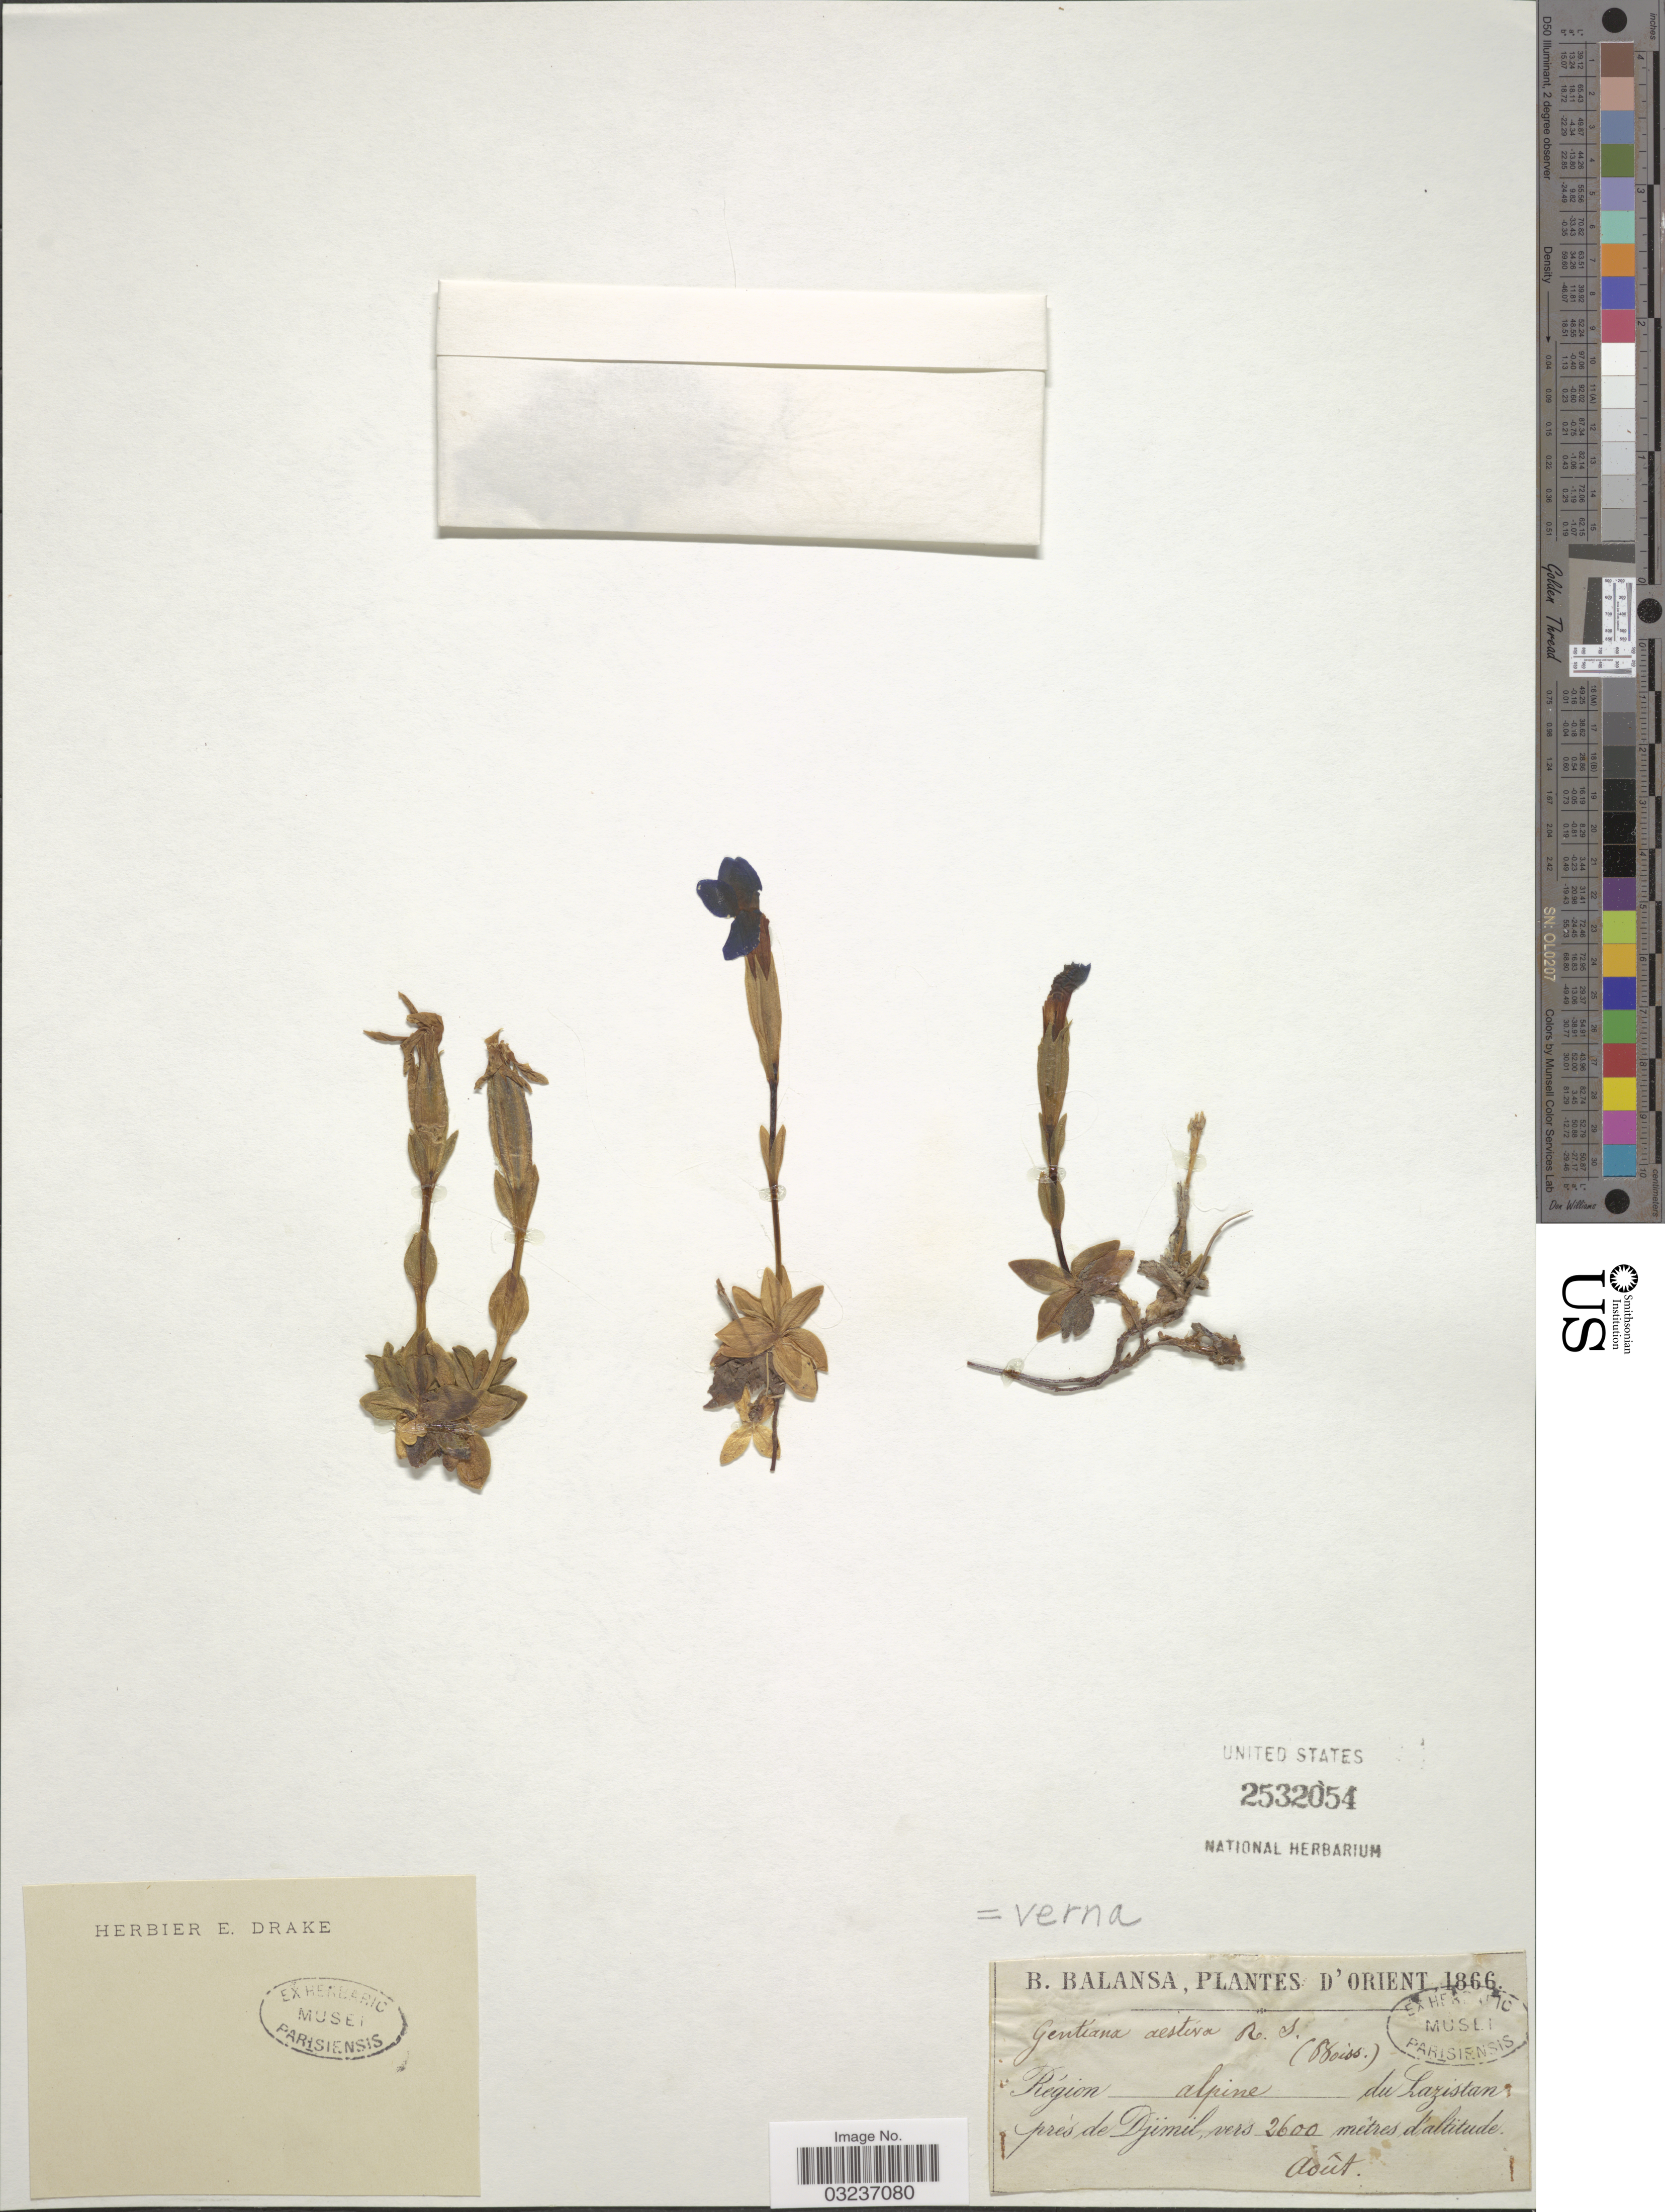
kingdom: Plantae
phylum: Tracheophyta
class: Magnoliopsida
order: Gentianales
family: Gentianaceae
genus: Gentiana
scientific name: Gentiana verna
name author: L.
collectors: B. Balansa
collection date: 1866-08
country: Turkey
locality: D'Orient, Région, alpine du Lazistan prés de Djimil.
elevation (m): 2600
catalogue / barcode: US 2532054